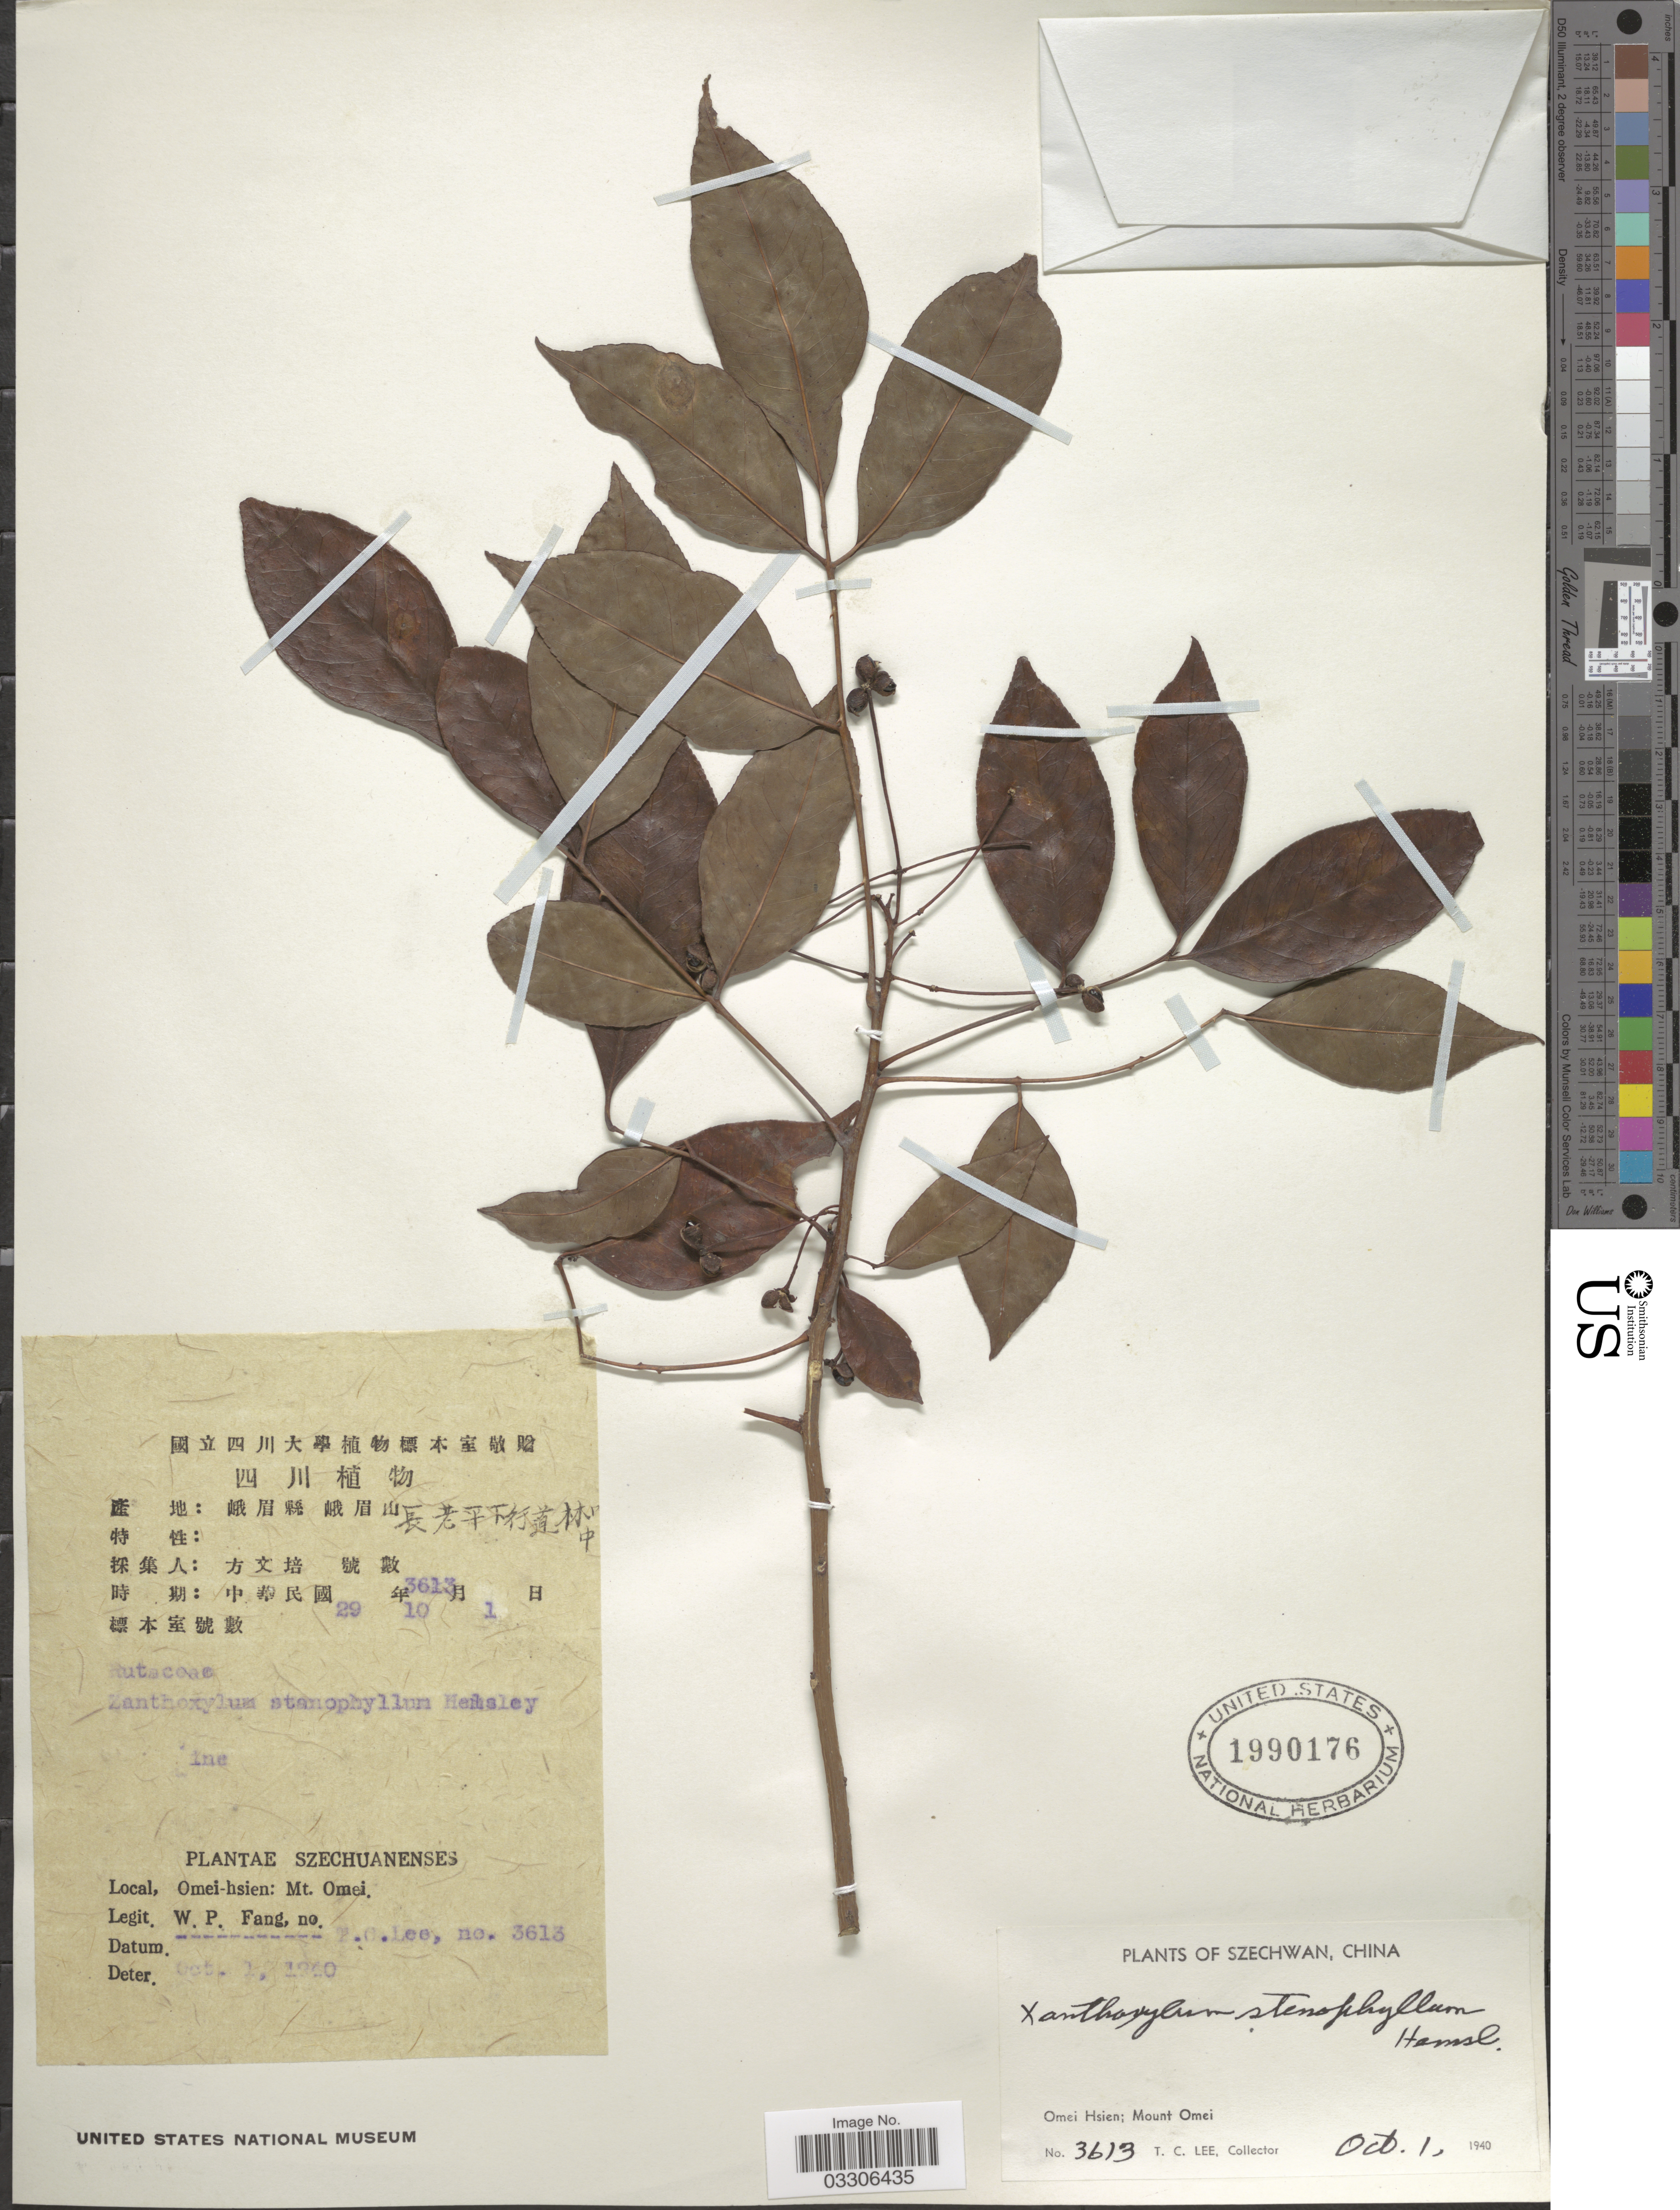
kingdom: Plantae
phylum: Tracheophyta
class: Magnoliopsida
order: Sapindales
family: Rutaceae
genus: Zanthoxylum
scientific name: Zanthoxylum stenophyllum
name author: Hemsl.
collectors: T. Lee & W. P. Fang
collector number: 3613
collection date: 1940-10-01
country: China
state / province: Sichuan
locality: Szechwan. Omei Hsien; Mount Omei.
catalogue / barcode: US 1990176